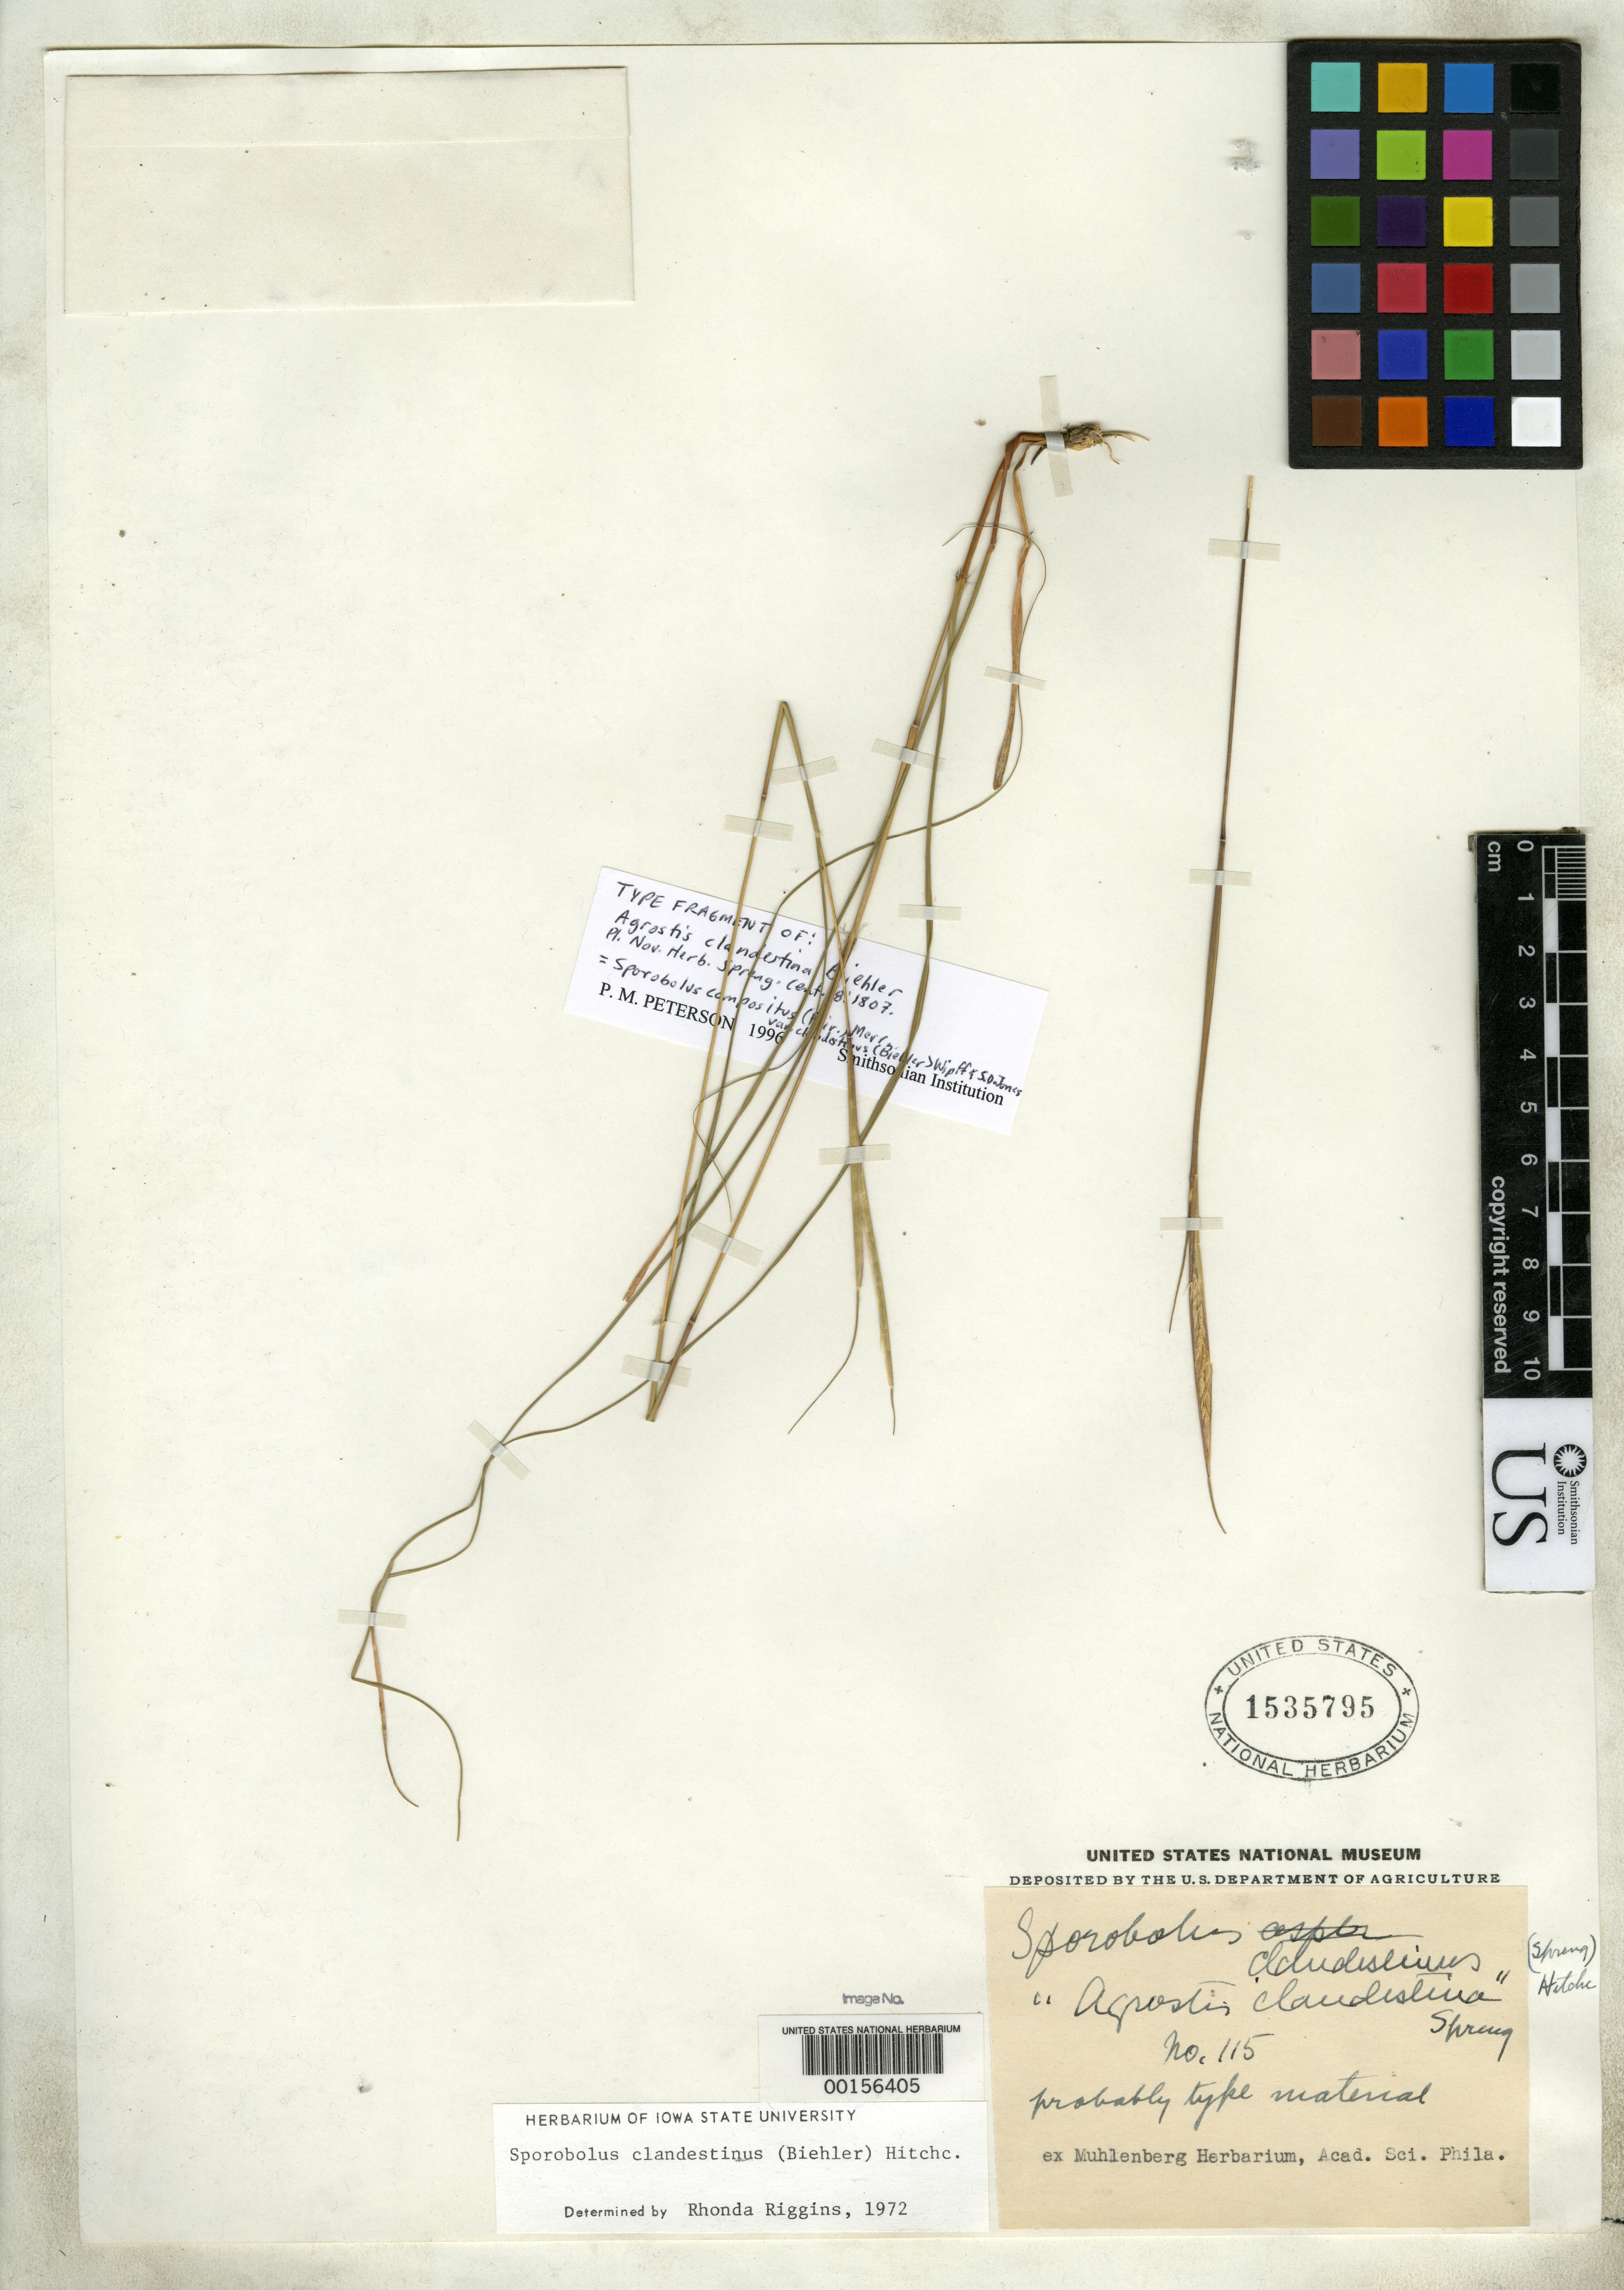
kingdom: Plantae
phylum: Tracheophyta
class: Liliopsida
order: Poales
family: Poaceae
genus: Agrostis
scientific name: Agrostis clandestina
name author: A. Spreng.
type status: Type Fragment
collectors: ex herb. Muhlenberg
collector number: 115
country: United States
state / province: Pennsylvania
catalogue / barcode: US 1535795